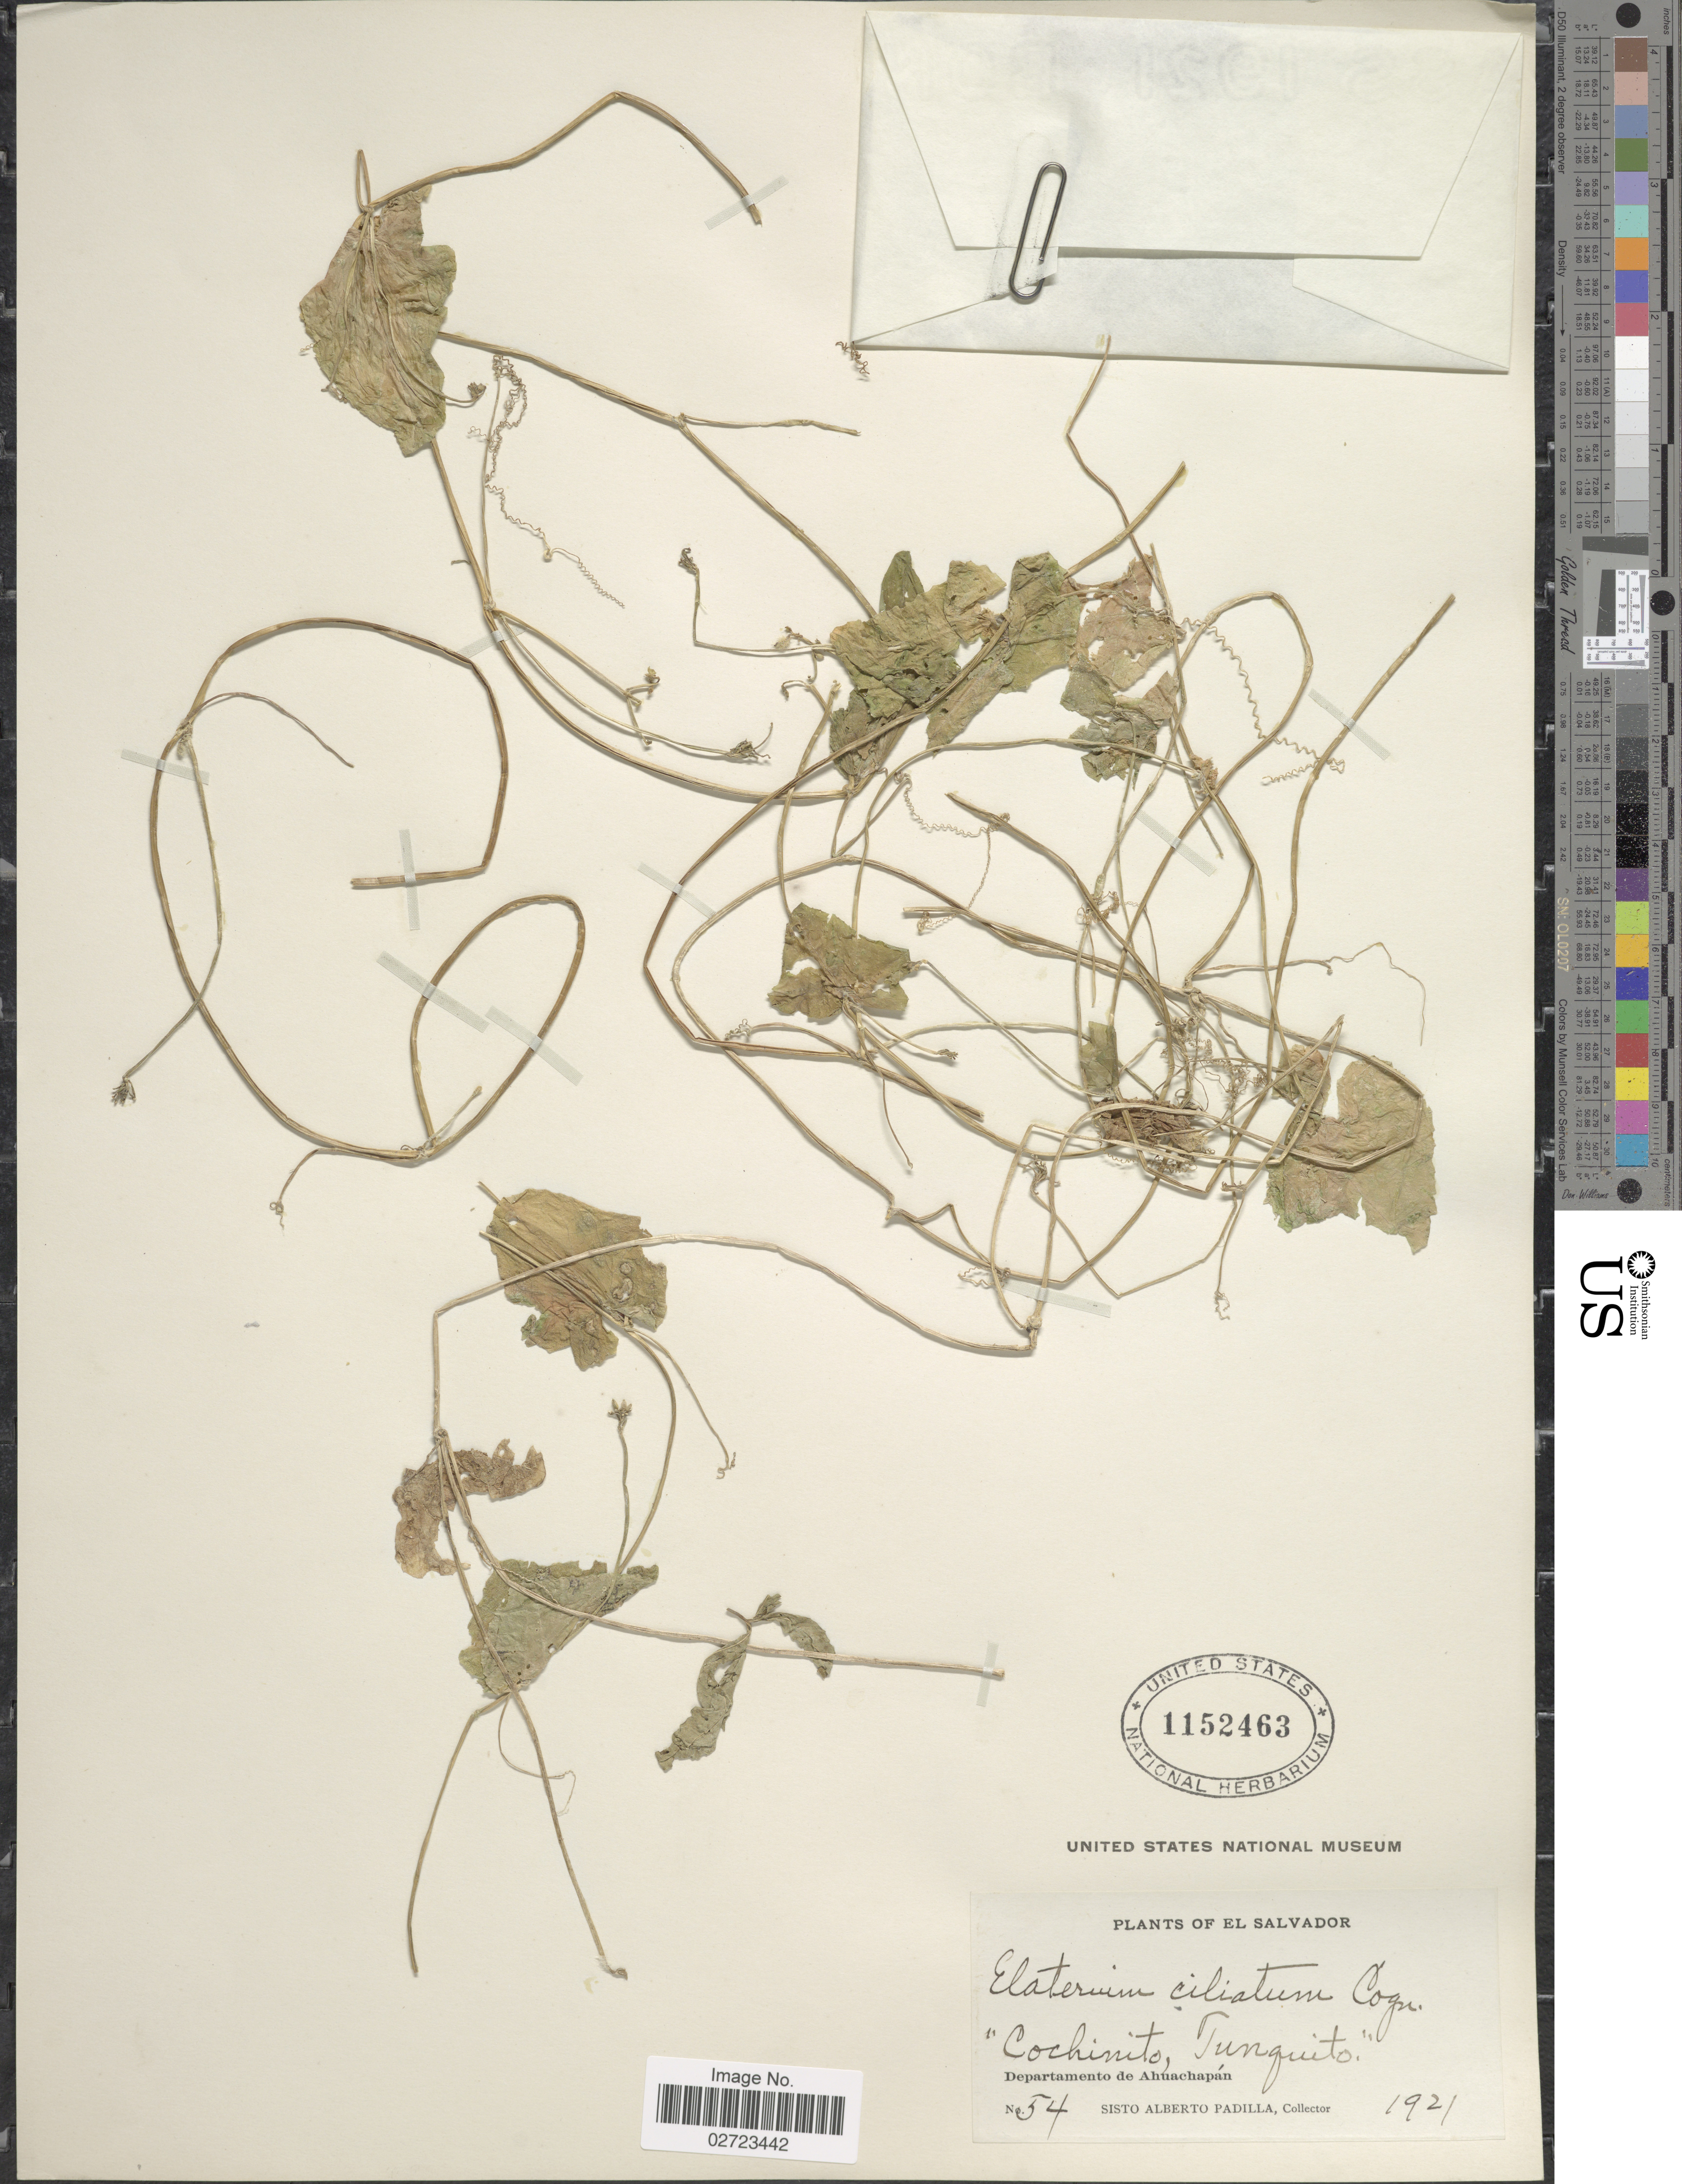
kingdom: Plantae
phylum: Tracheophyta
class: Magnoliopsida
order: Cucurbitales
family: Cucurbitaceae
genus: Cyclanthera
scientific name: Cyclanthera carthagenensis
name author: (Jacq.) H. Schaef. & S.S. Renner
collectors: S. A. Padilla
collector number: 54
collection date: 1921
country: El Salvador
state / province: Ahuachapan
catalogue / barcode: US 1152463